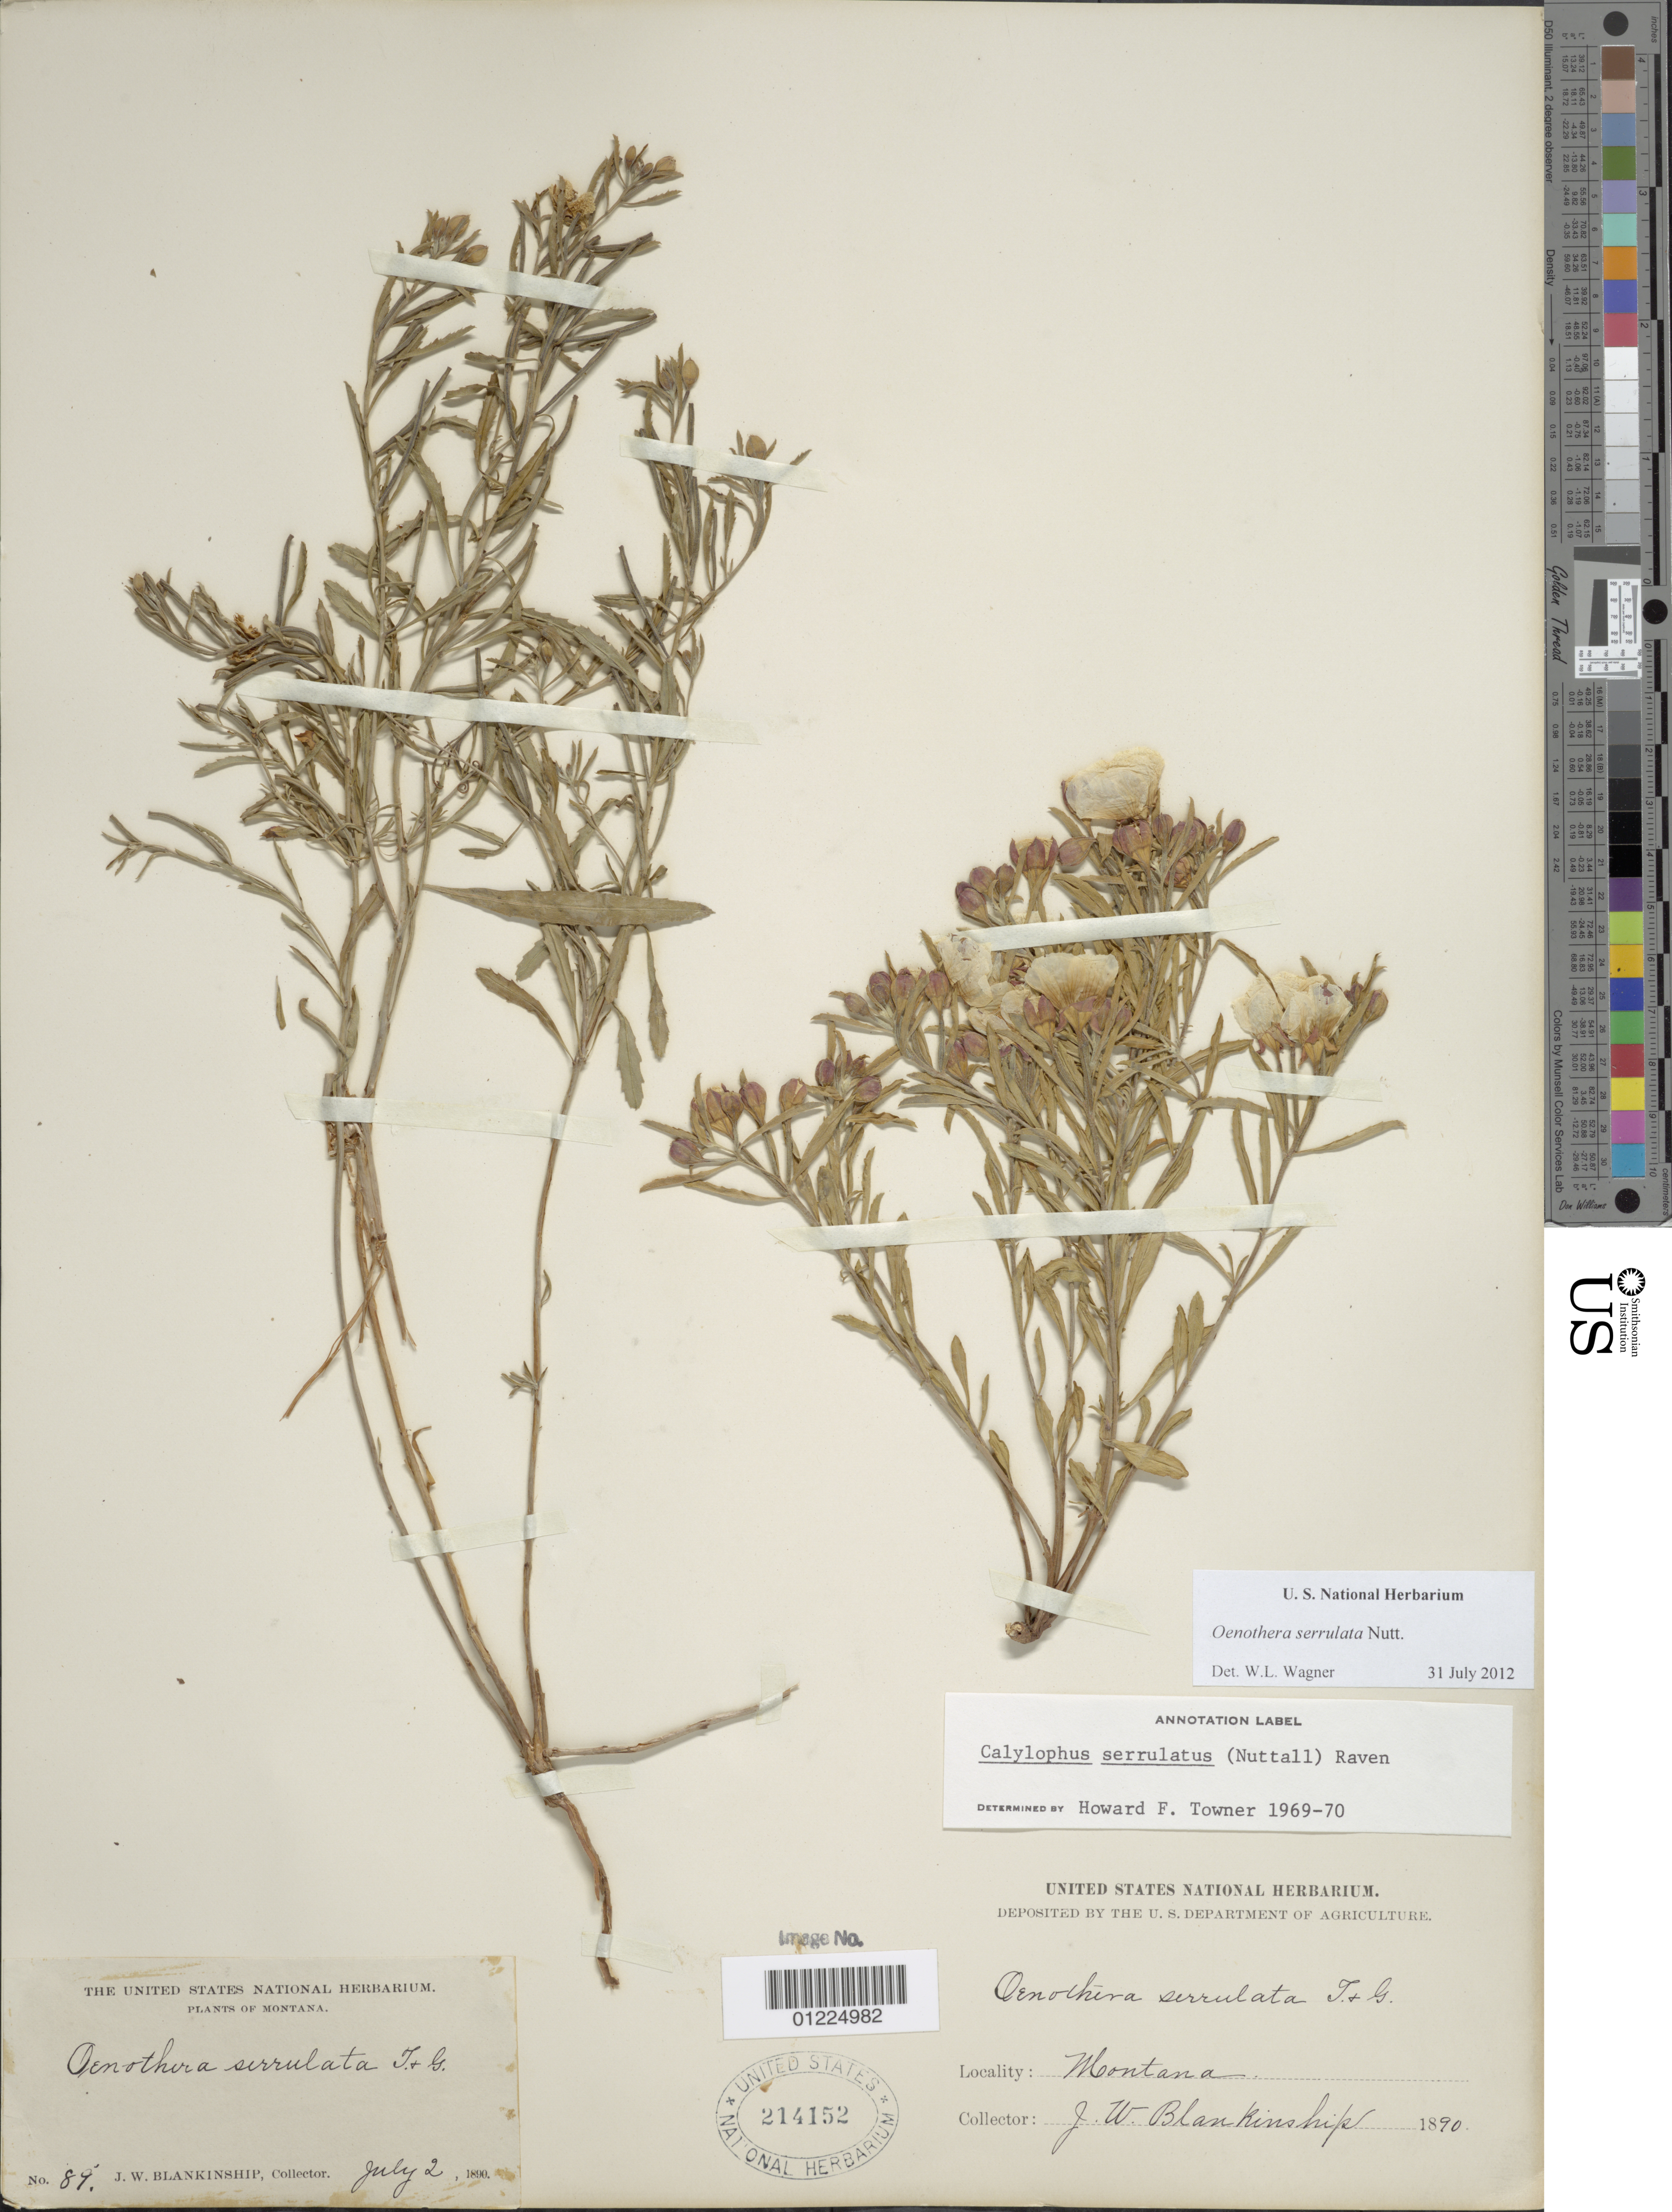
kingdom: Plantae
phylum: Tracheophyta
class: Magnoliopsida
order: Myrtales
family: Onagraceae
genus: Oenothera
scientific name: Oenothera serrulata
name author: Nutt.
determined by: Wagner, W. L., (BOT), Smithsonian Institution - National Museum of Natural History (UNITED STATES)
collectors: J. W. Blankinship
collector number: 89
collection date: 1890-07-02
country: United States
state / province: Montana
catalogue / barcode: US 214152